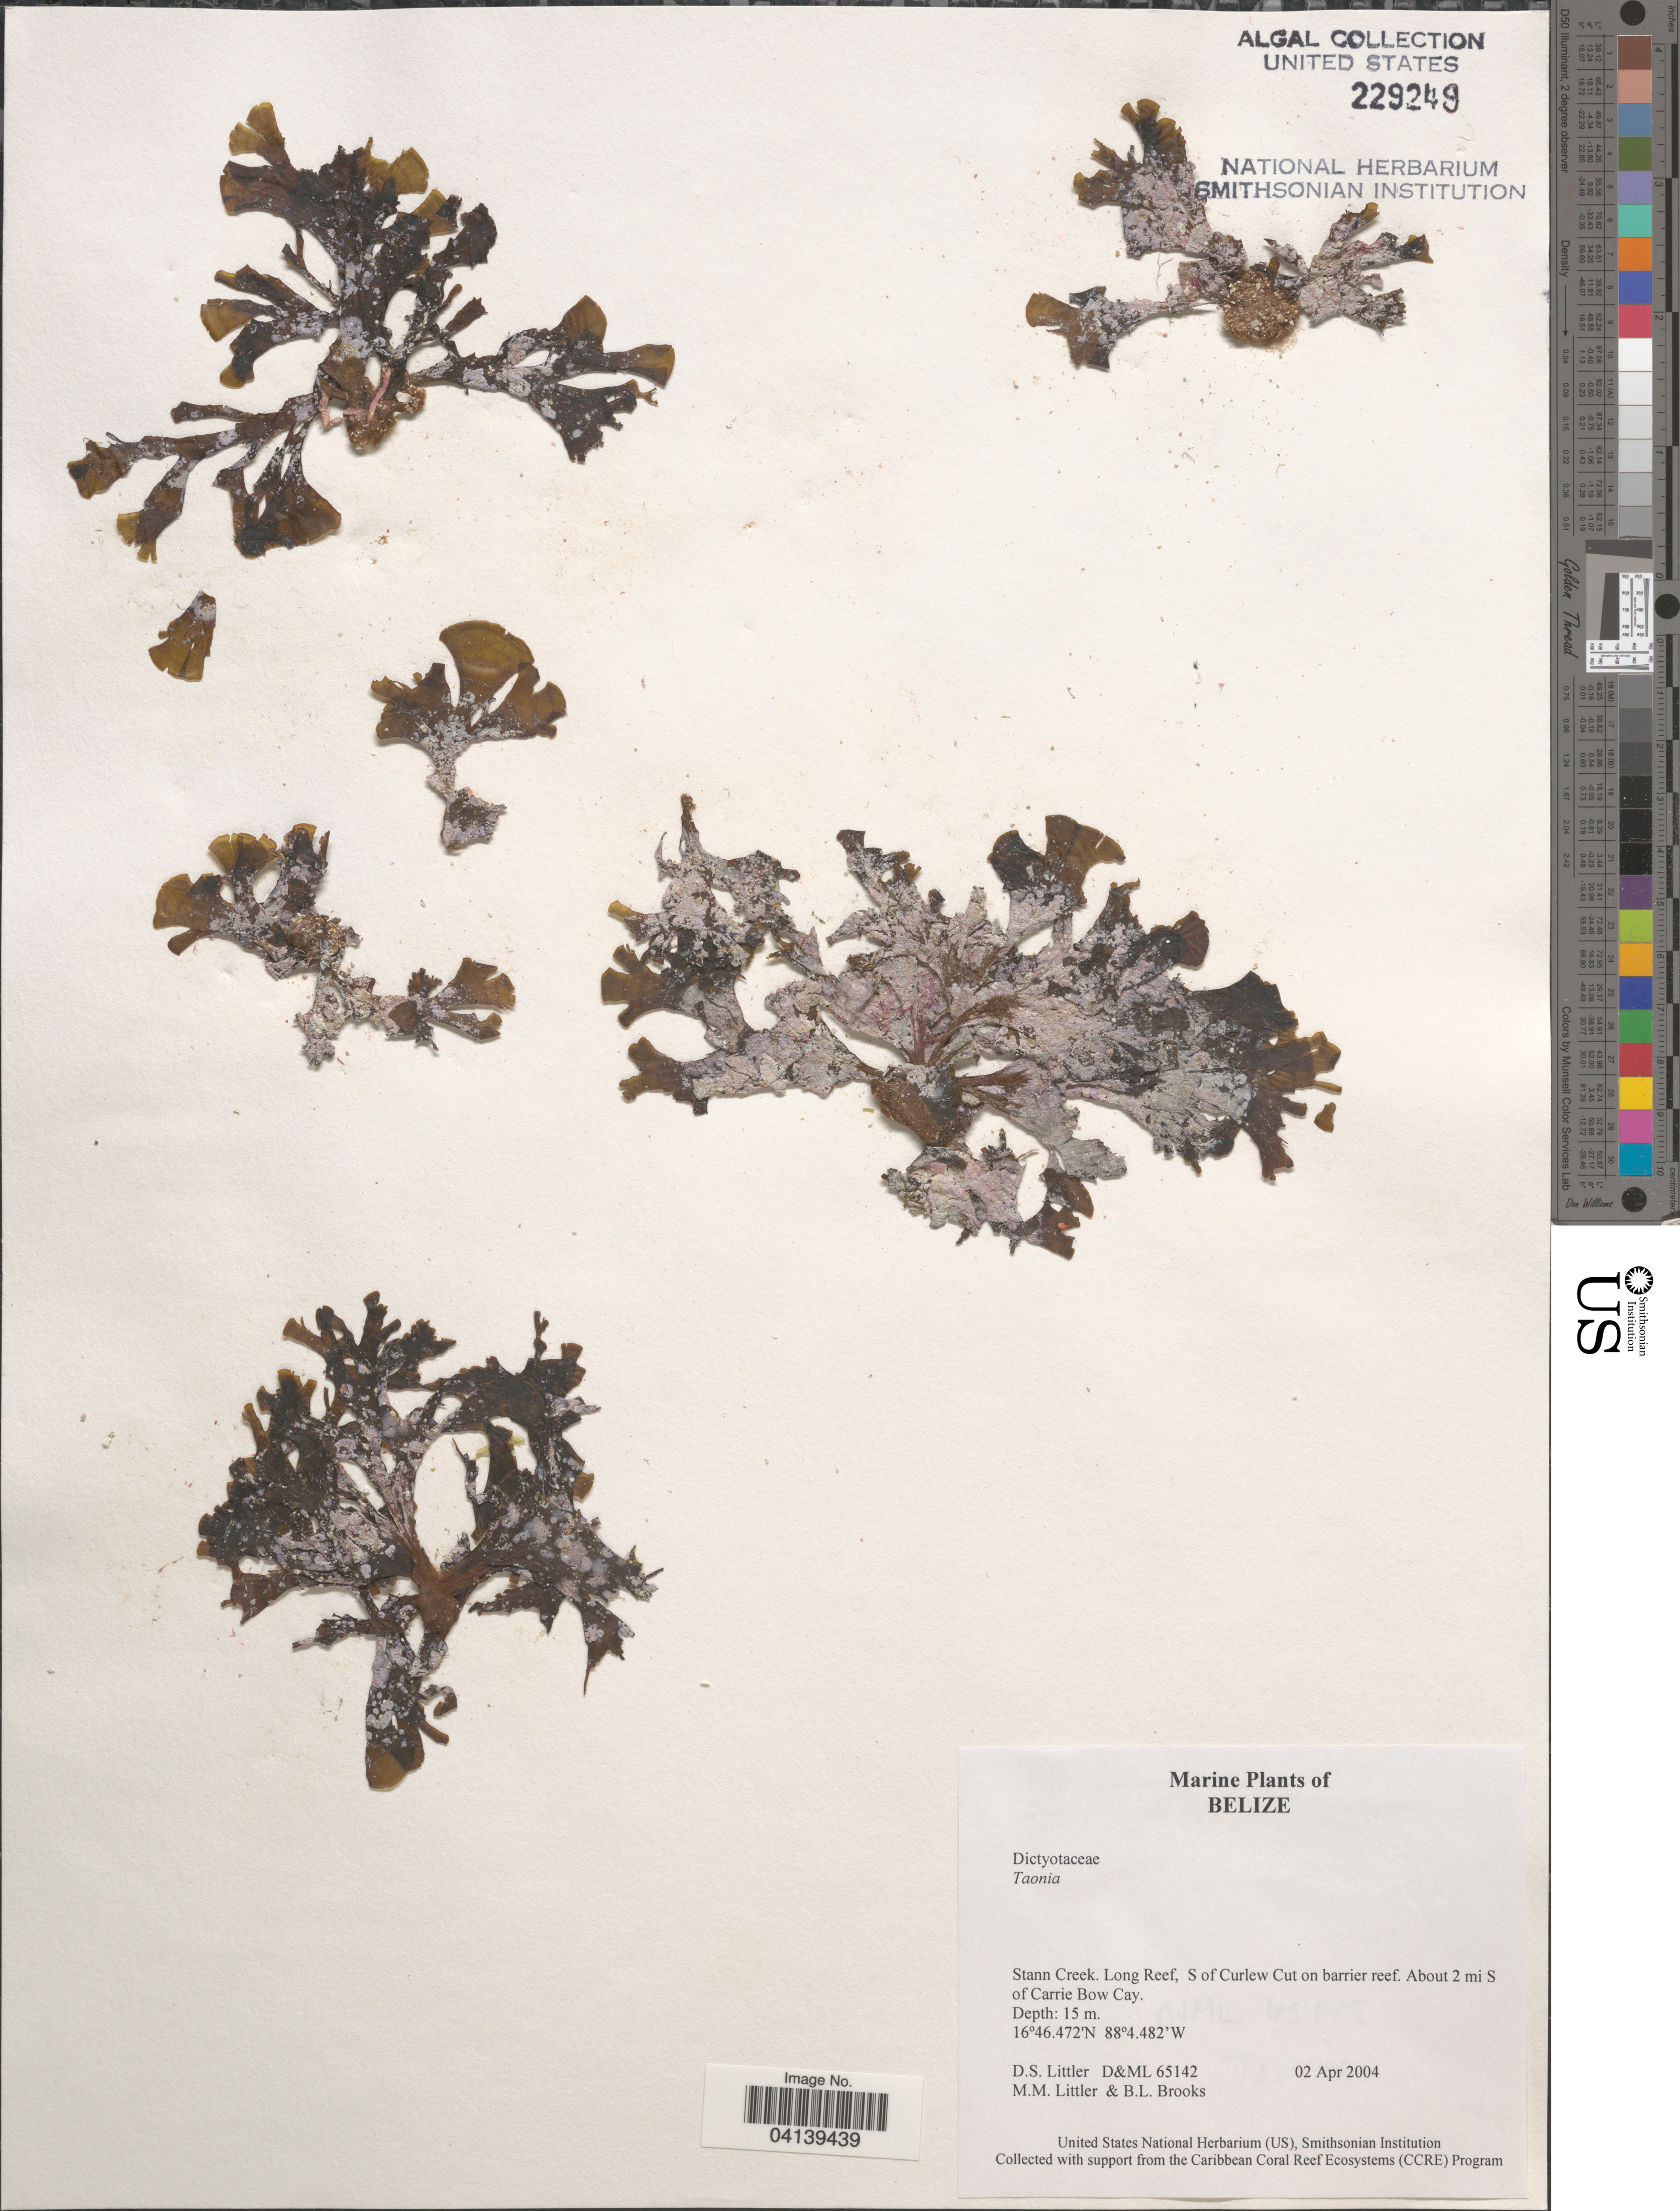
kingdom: Chromista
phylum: Ochrophyta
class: Phaeophyceae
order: Dictyotales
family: Dictyotaceae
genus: Taonia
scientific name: Taonia sp.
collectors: D. S. Littler & B. Brooks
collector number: D&ML65142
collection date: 2004-04-02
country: Belize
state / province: Stann Creek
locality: Long Reef, S of Curlew Cut on barrier reef. About 2 mi S of Carrie Bow Cay.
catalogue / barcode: US 229249